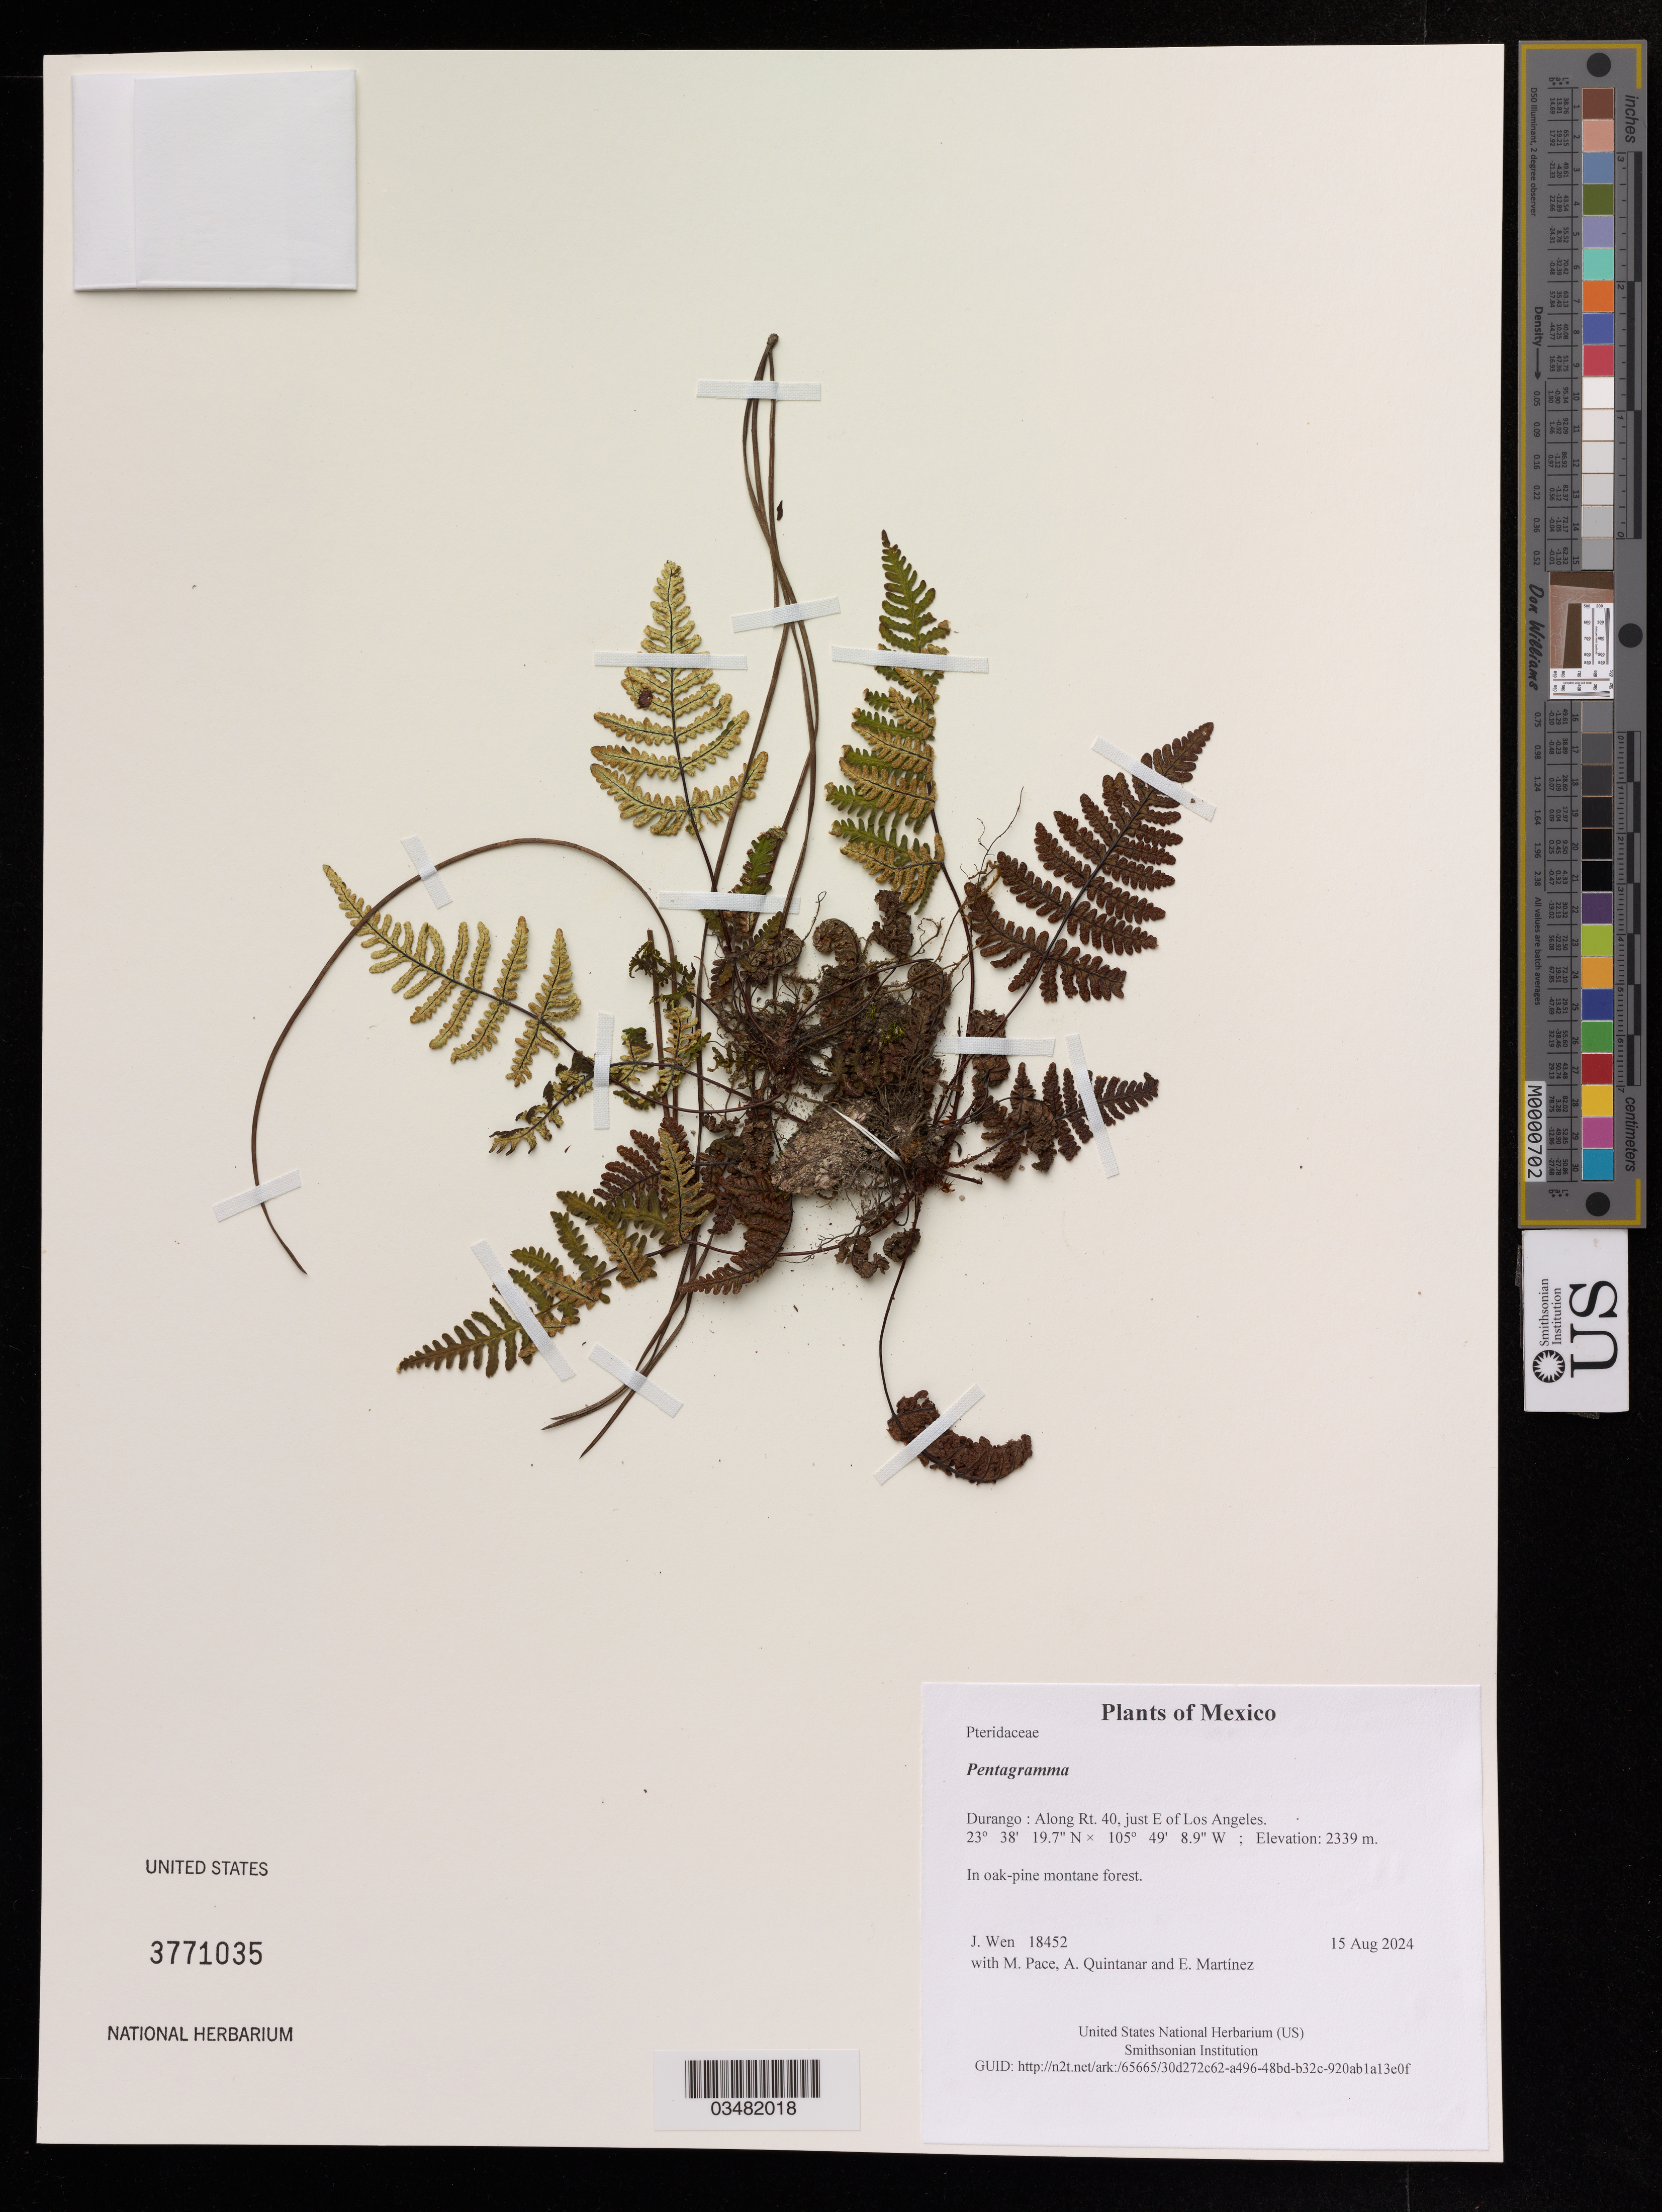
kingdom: Plantae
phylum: Tracheophyta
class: Polypodiopsida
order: Polypodiales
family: Pteridaceae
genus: Pentagramma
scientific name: Pentagramma sp.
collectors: J. Wen, M. Pace, A. Quintanar & E. Martinez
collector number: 18452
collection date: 2024-08-15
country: Mexico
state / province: Durango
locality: Along Rt. 40, just E of Los Angeles.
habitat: In oak-pine montane forest.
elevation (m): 2339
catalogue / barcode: US 3771035